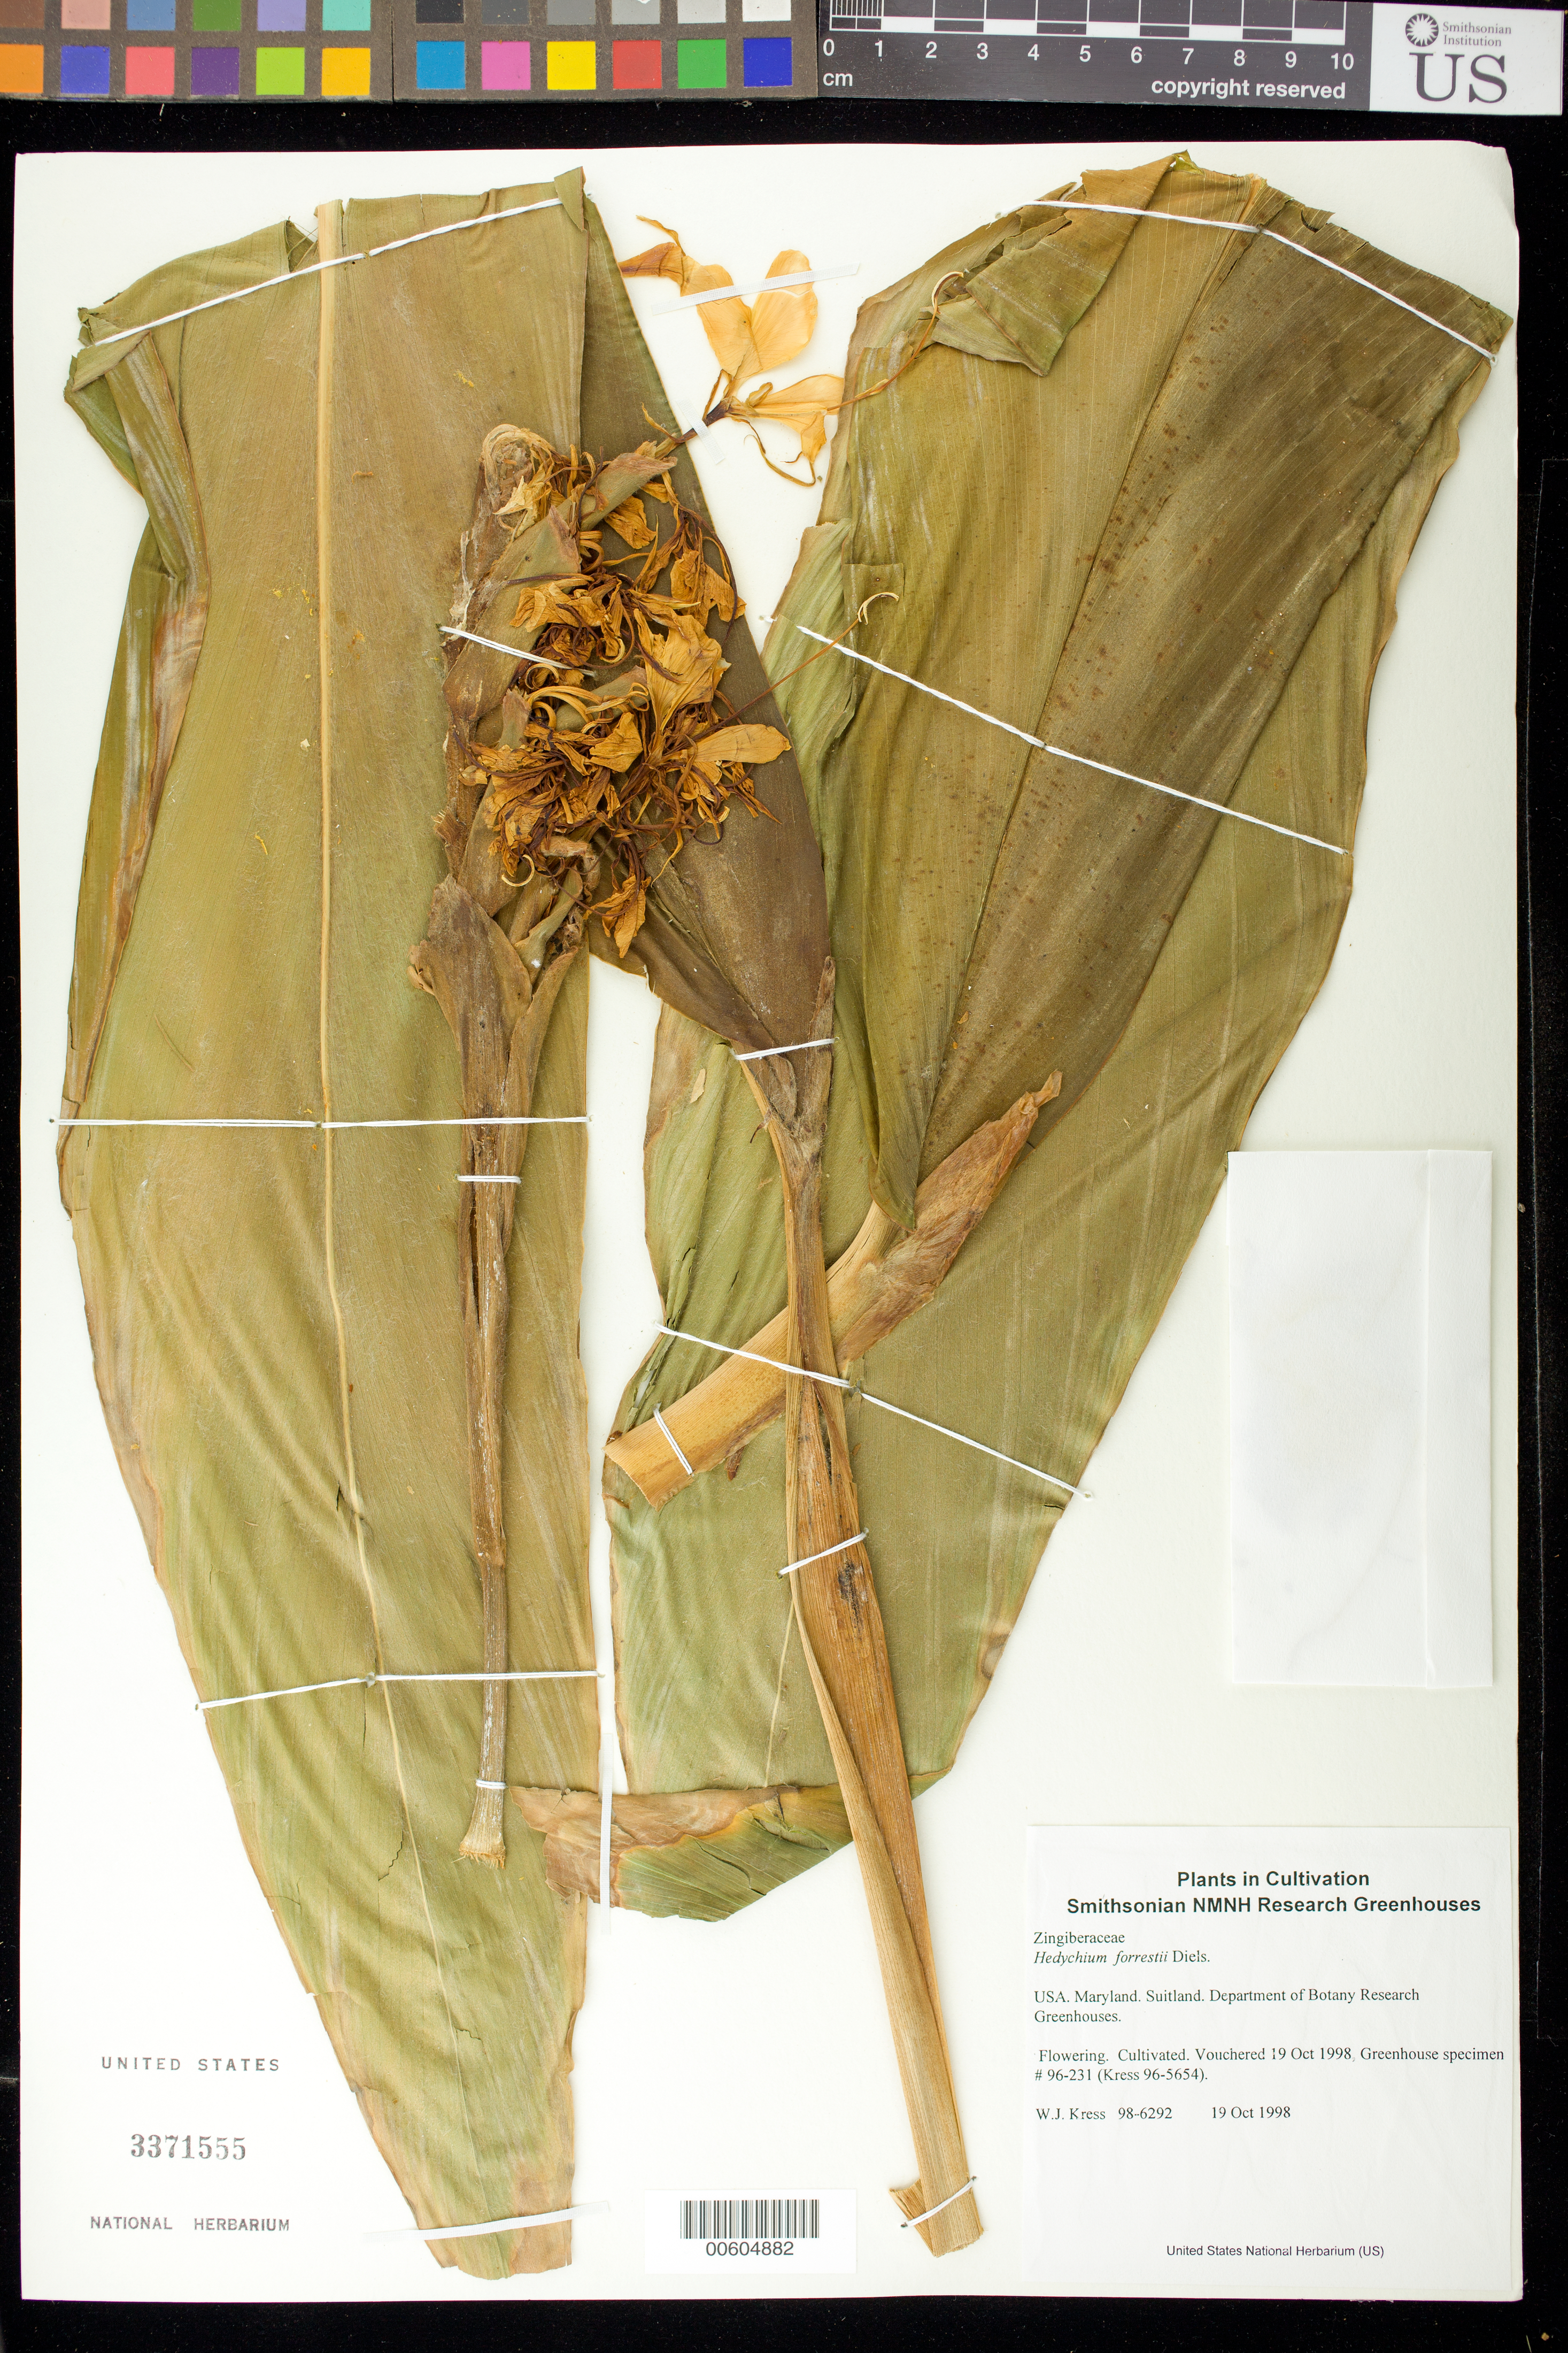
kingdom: Plantae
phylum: Tracheophyta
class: Liliopsida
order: Zingiberales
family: Zingiberaceae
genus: Hedychium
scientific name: Hedychium forrestii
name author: Diels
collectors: W. J. Kress & M. Bordelon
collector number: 98-6292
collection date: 1998-10-19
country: United States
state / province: Maryland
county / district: Prince George's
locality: NMNH Botany Research Greenhouses. Suitland.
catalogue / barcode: US 3371555